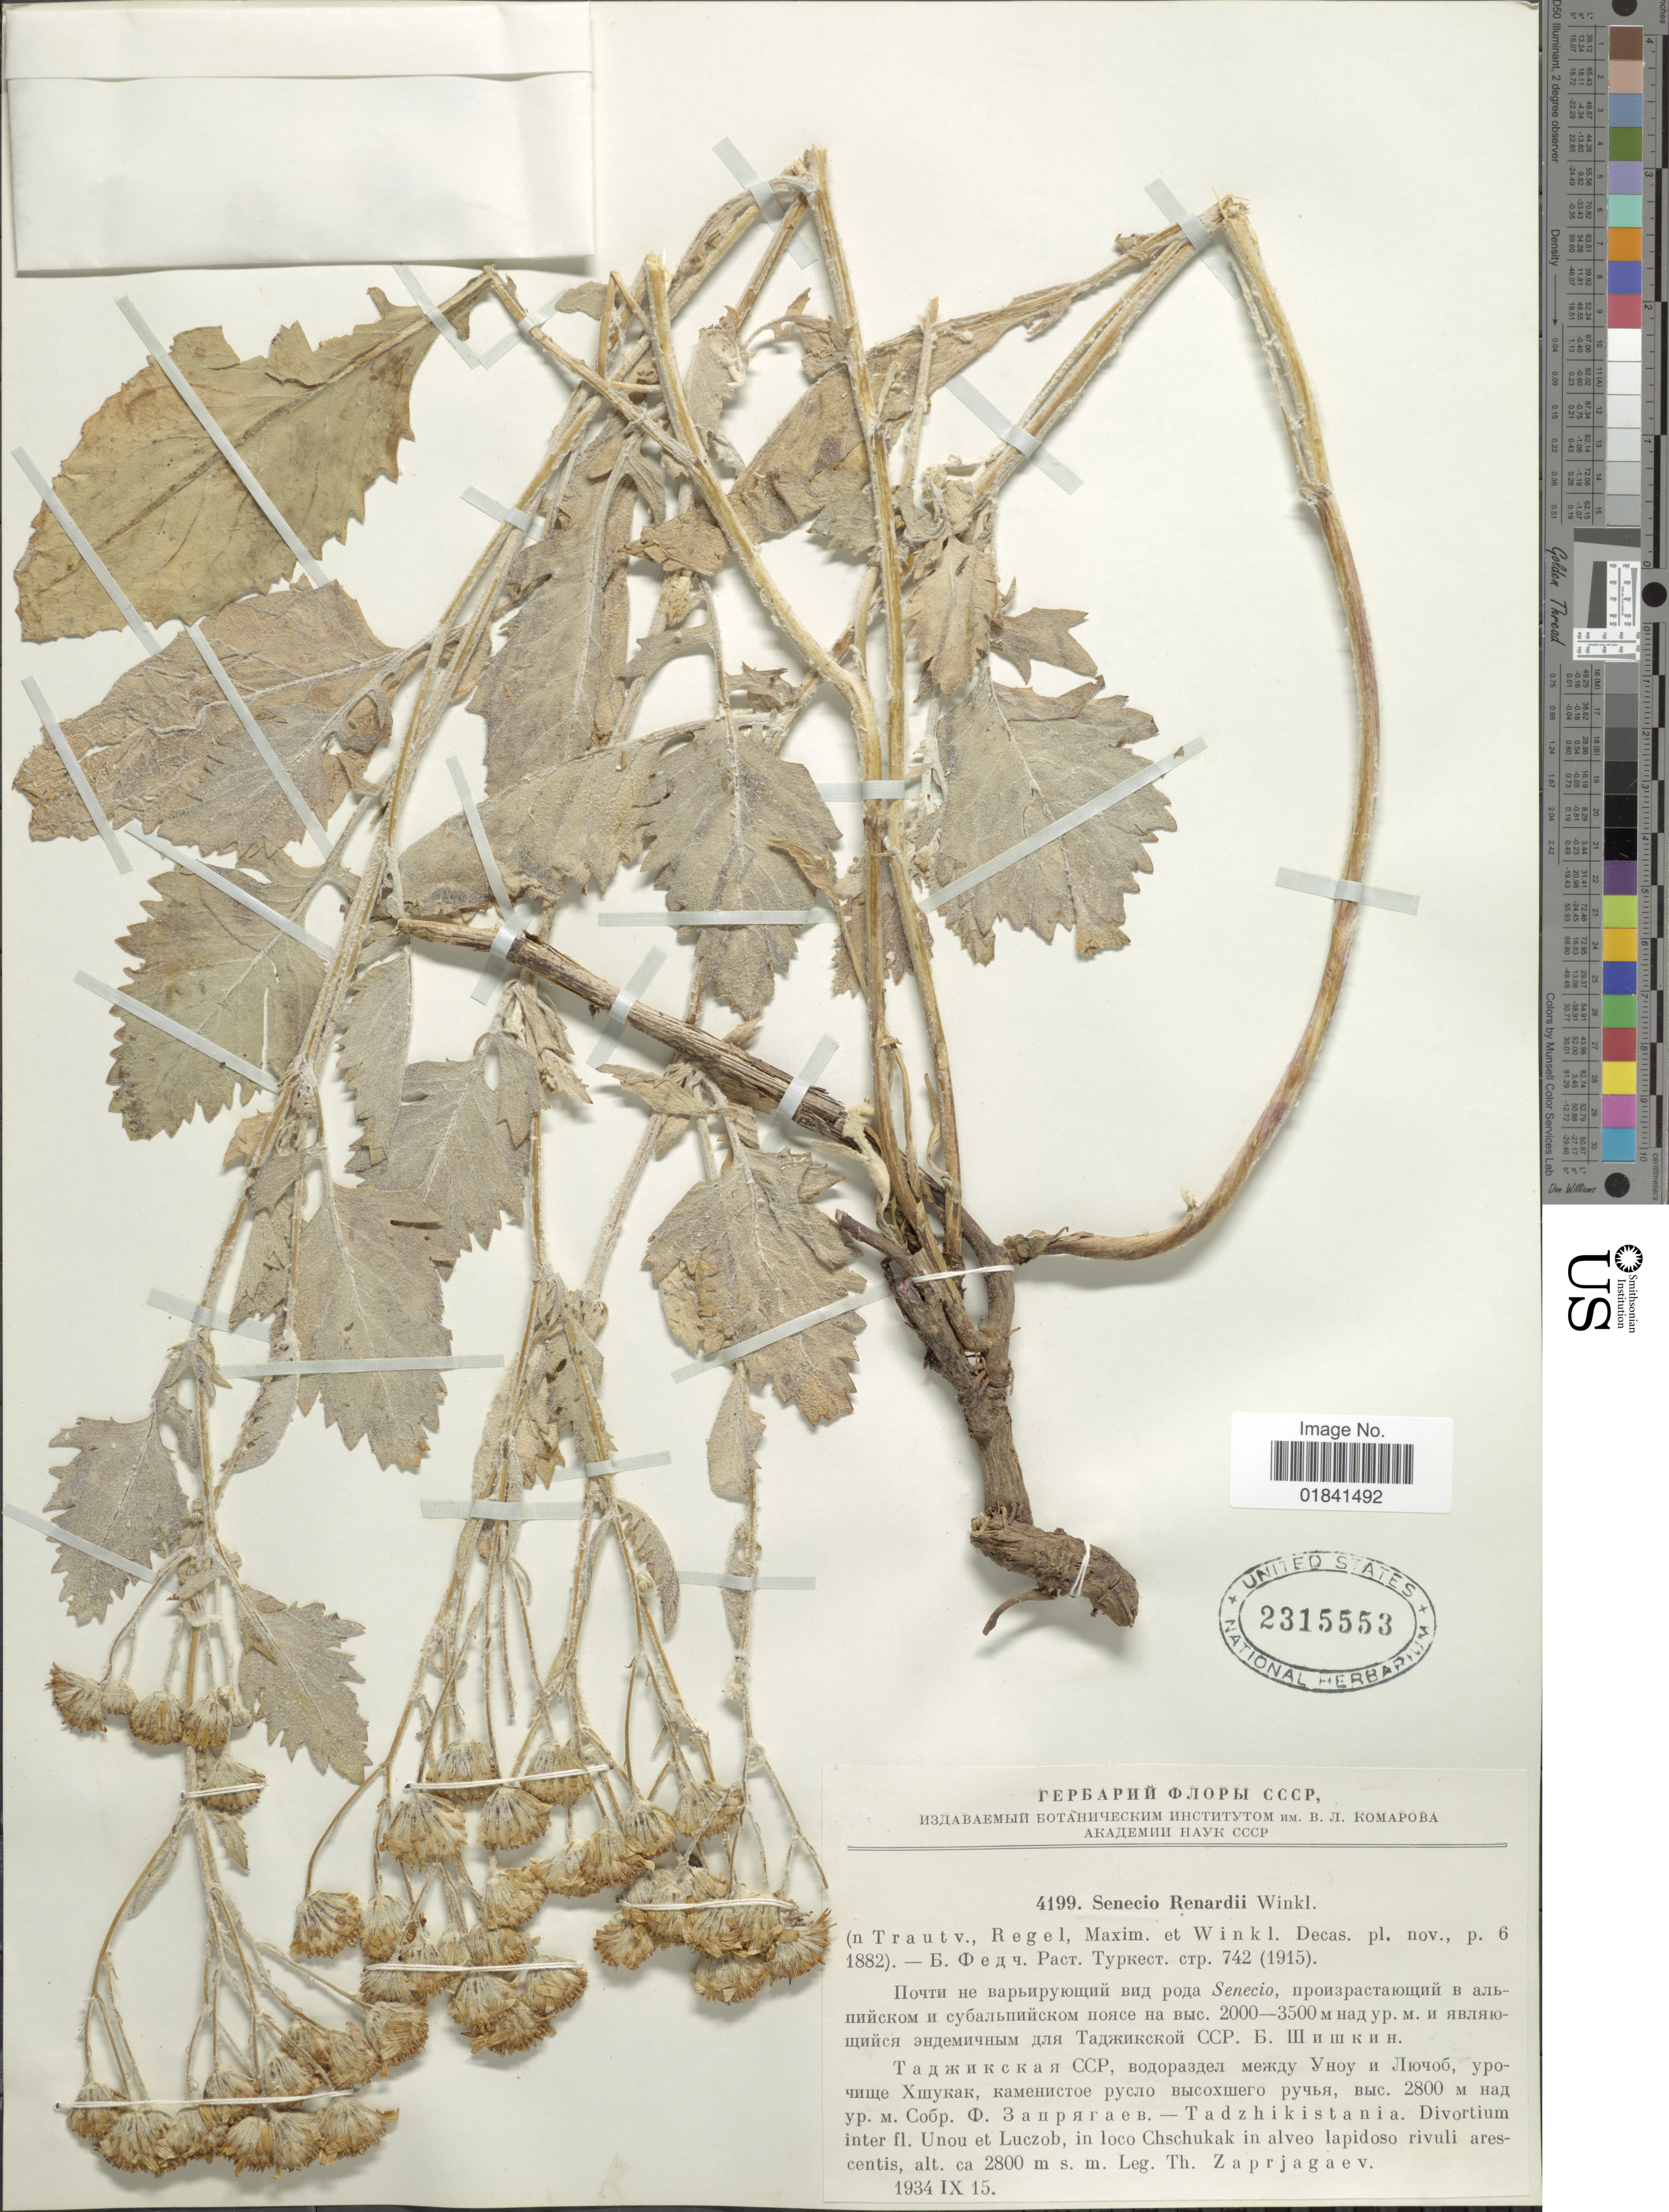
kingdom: Plantae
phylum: Tracheophyta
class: Magnoliopsida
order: Asterales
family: Asteraceae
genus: Senecio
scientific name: Senecio renardii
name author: C. Winkl.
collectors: T. Zaprjagaev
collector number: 4199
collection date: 1934-09-15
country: Tajikistan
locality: Tadzhikistania. Divortium inter fl. Unou et Luczob, in loco Chschukak in alveo lapidoso rivuli arescentis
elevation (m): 2800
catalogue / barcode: US 2315553